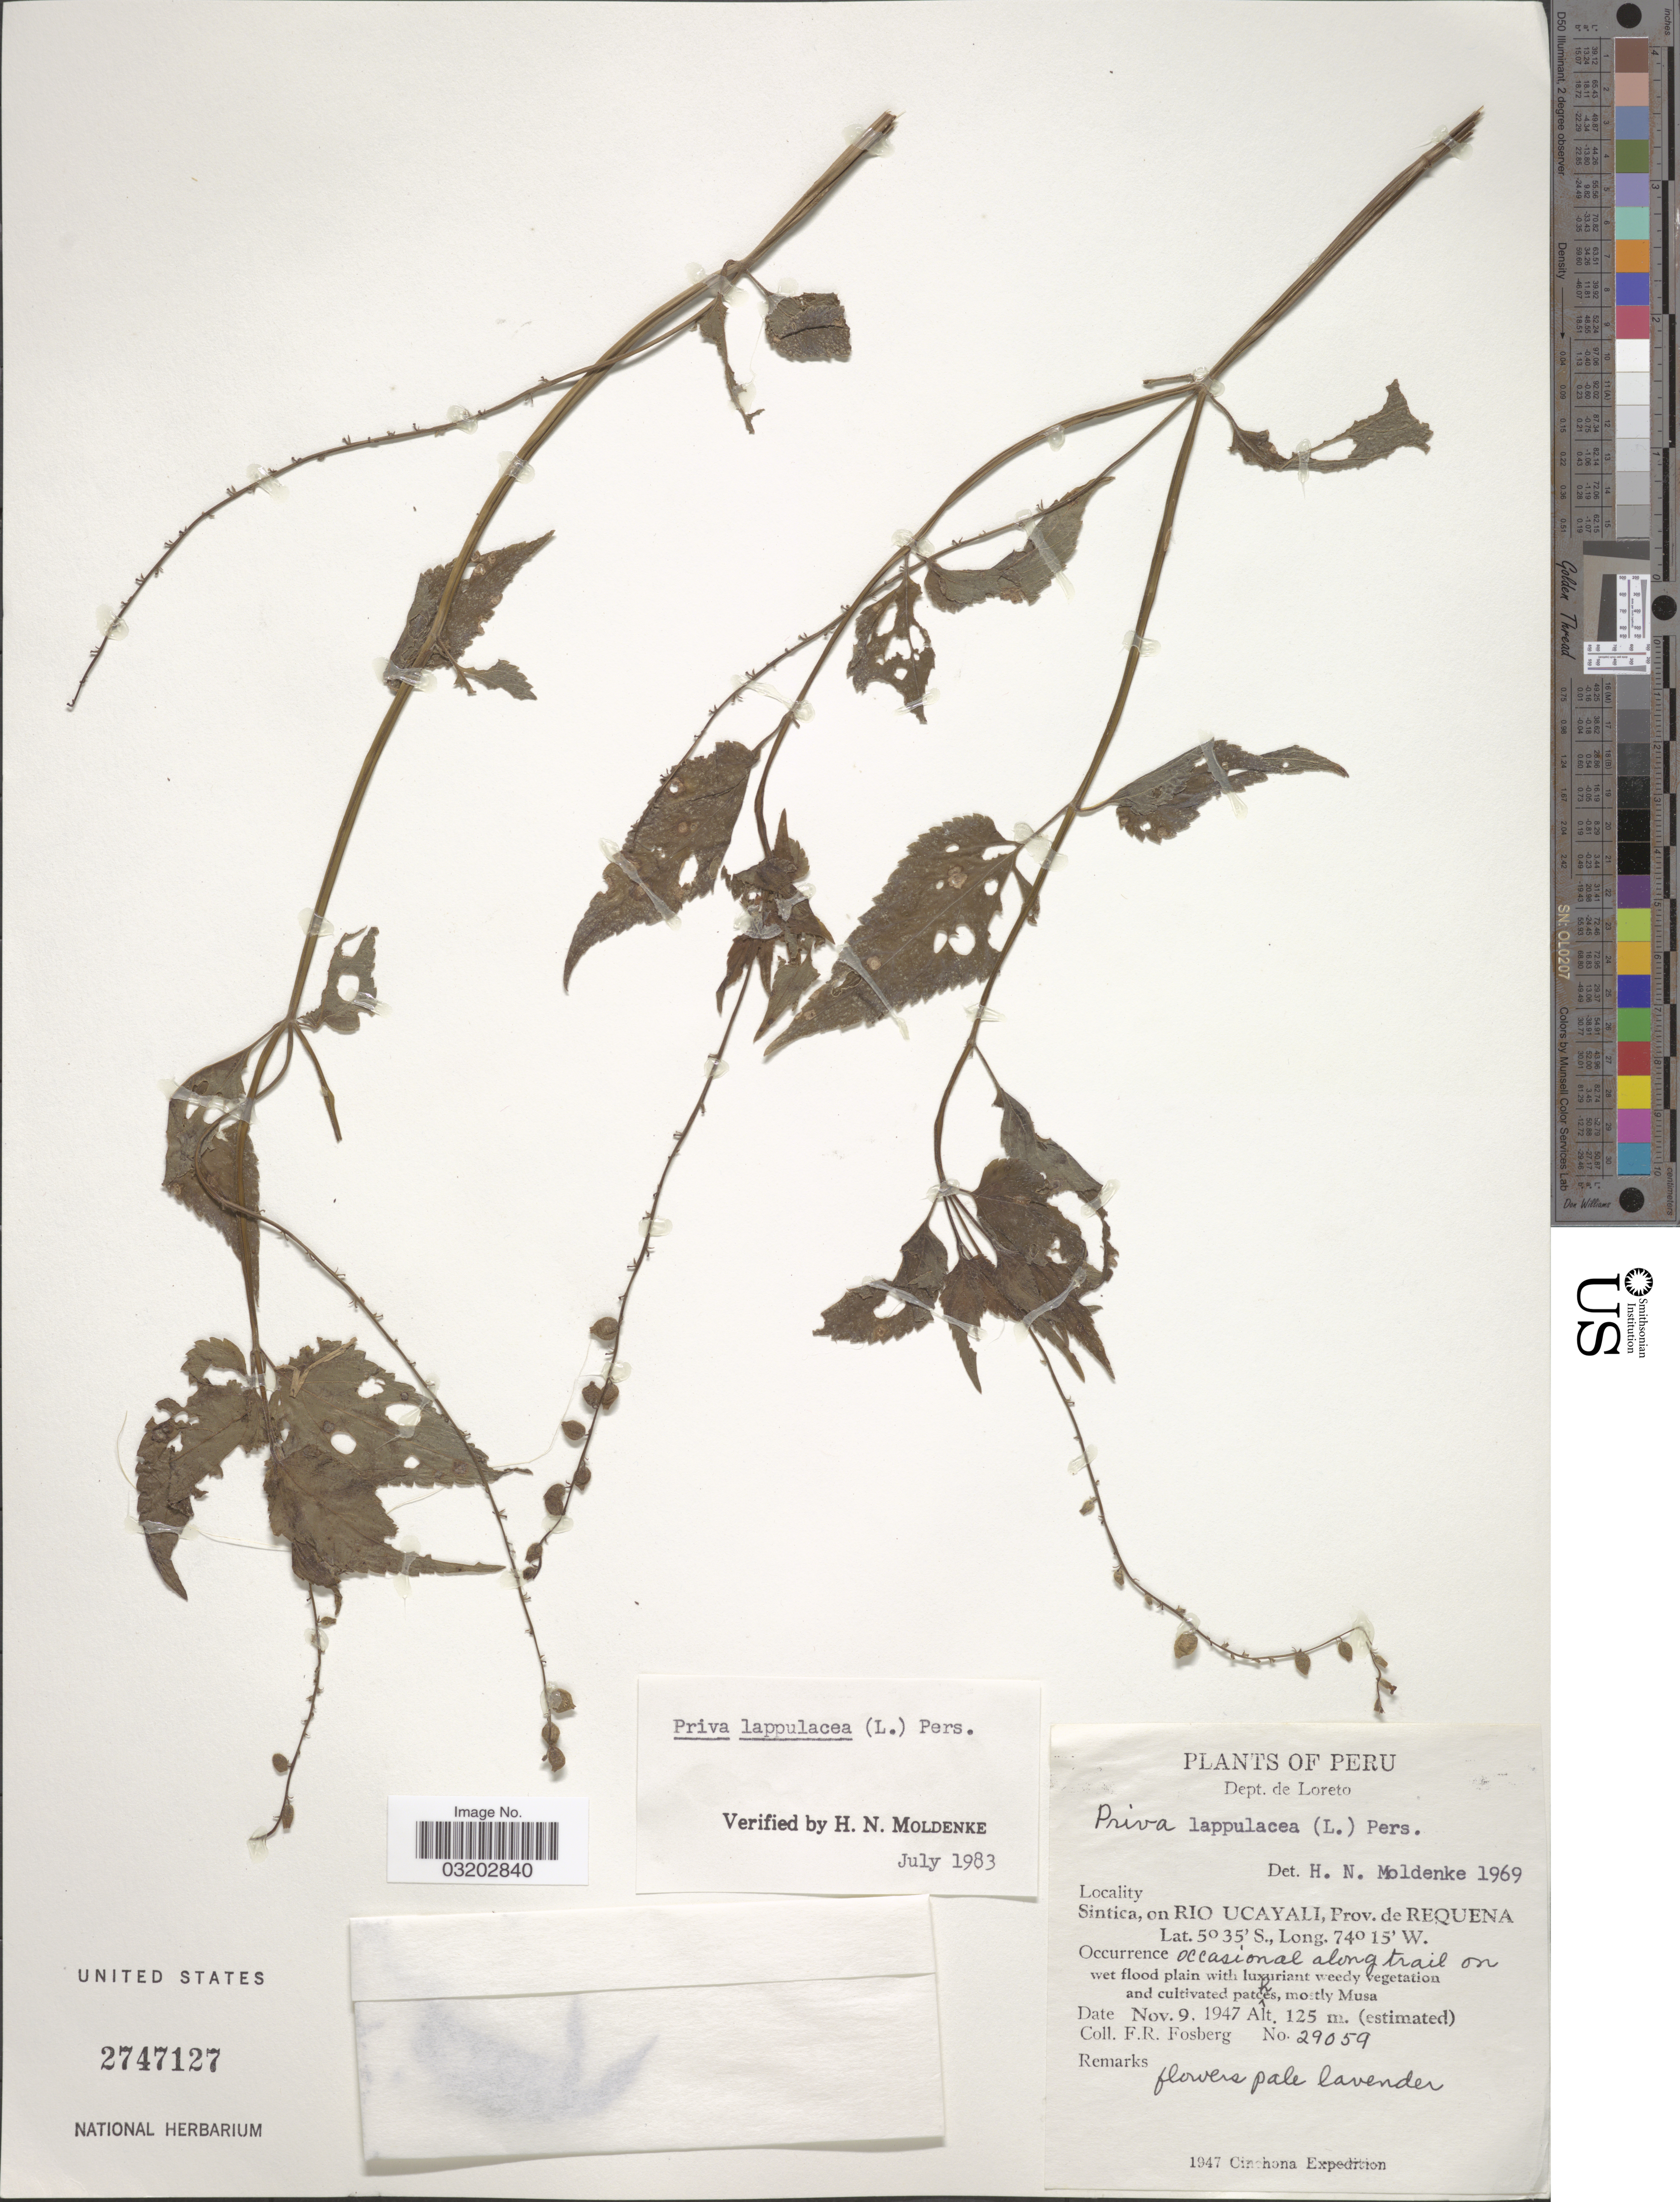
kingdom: Plantae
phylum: Tracheophyta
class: Magnoliopsida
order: Lamiales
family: Verbenaceae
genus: Priva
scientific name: Priva lappulacea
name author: (L.) Pers.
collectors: F. R. Fosberg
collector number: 29059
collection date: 1947-11-09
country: Peru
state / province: Loreto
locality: Dept. de Loreto. Sintica, on Rio Ucayali, Prov. de Requena. Cultivated patches, mostly Musa.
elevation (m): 125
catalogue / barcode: US 2747127